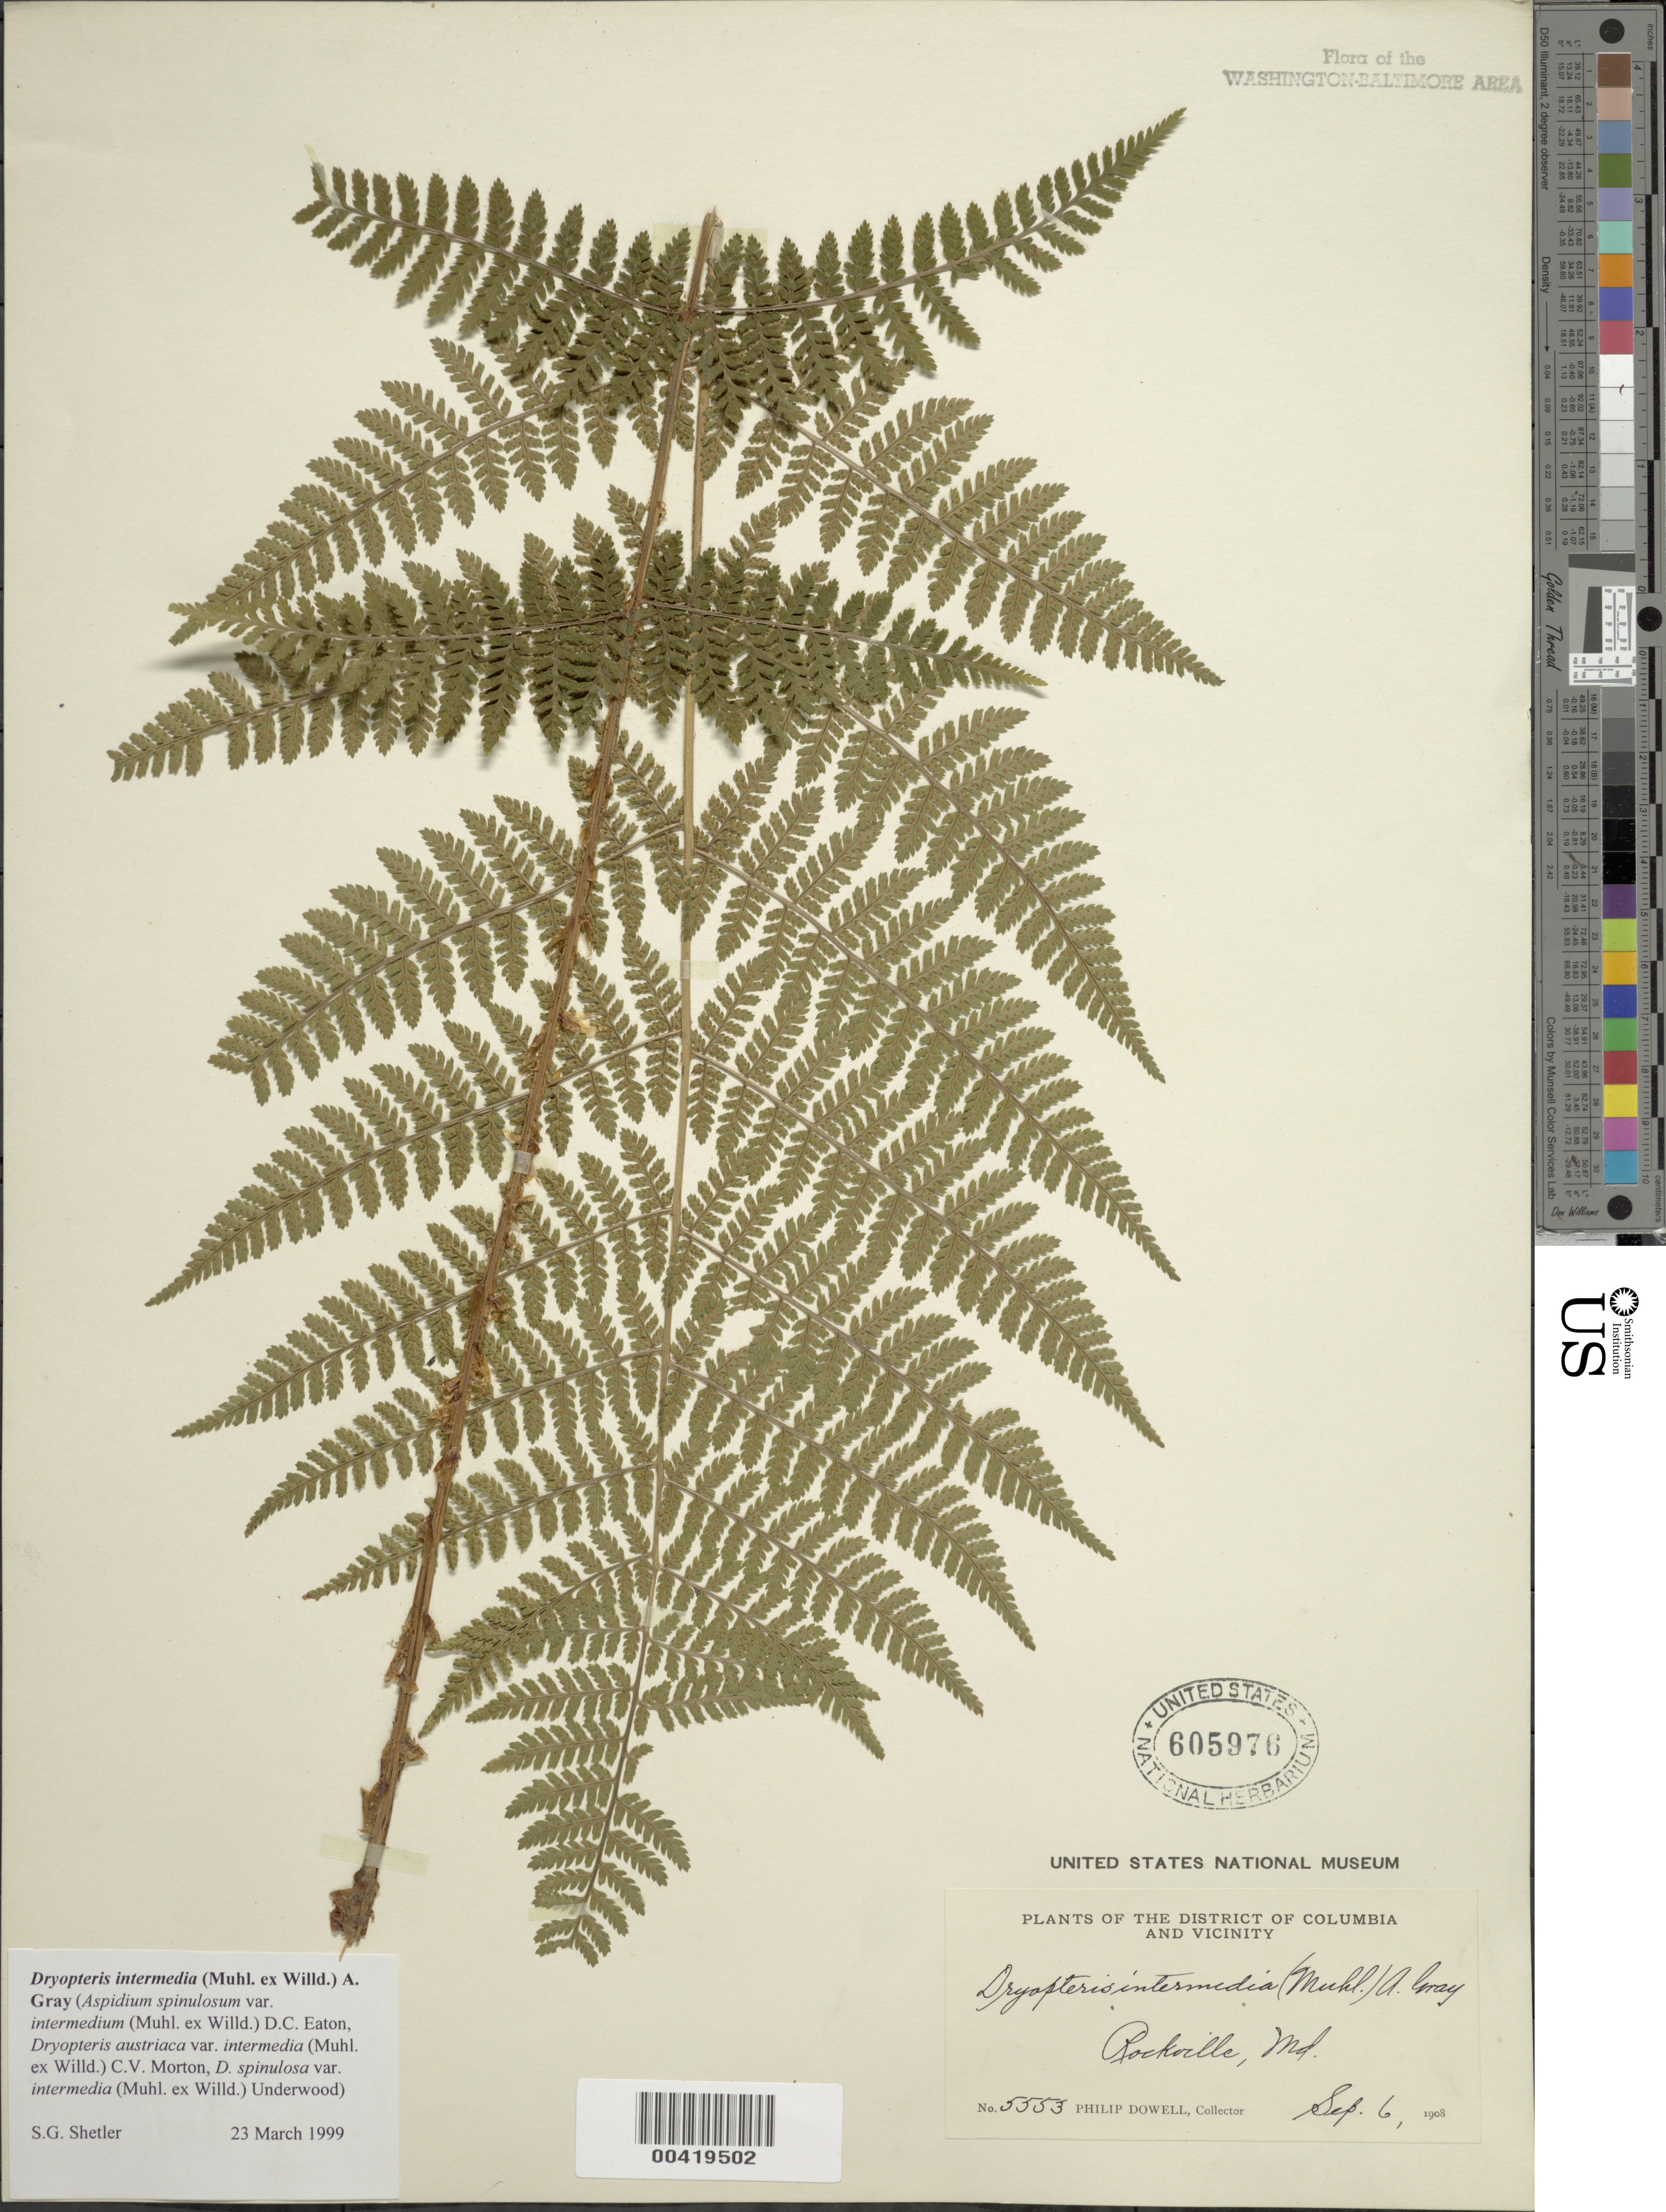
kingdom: Plantae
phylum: Tracheophyta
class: Polypodiopsida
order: Polypodiales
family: Dryopteridaceae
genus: Dryopteris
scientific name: Dryopteris intermedia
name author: (Muhl.) A. Gray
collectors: P. Dowell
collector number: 5553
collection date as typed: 06 Sep 1908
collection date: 1908-09-06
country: United States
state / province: Maryland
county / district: Montgomery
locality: Rockville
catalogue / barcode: US 605976